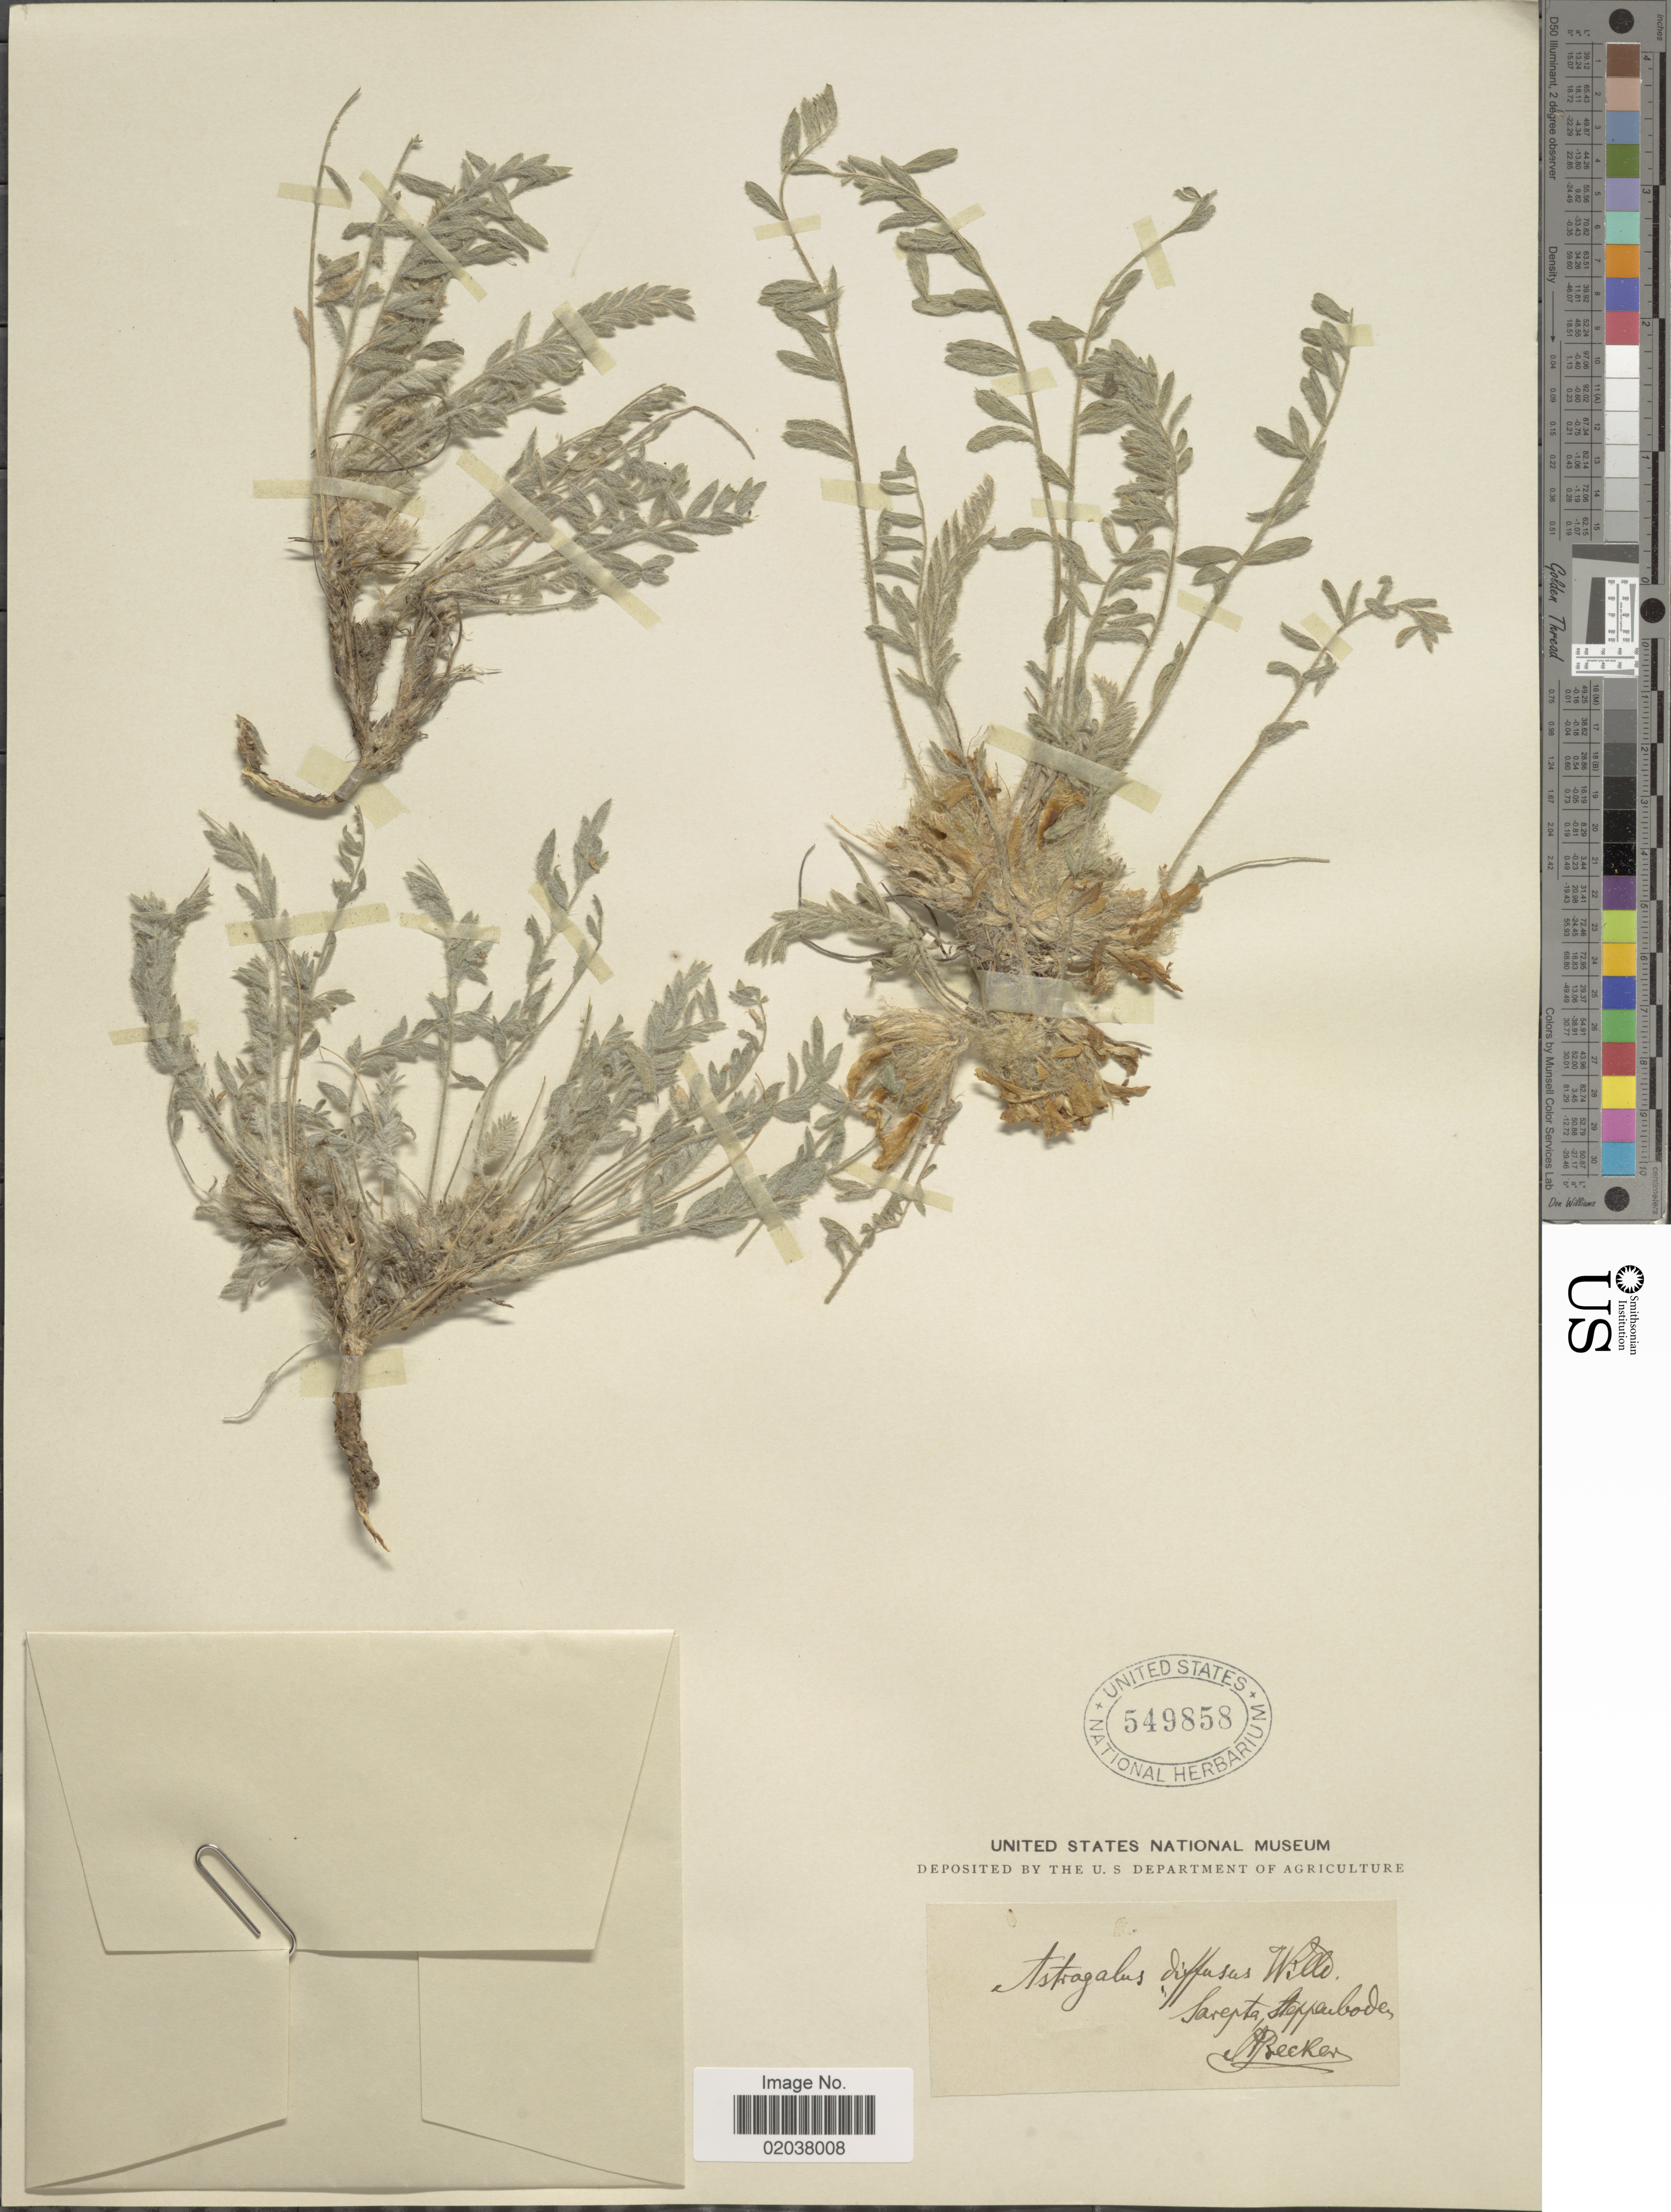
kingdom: Plantae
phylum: Tracheophyta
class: Magnoliopsida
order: Fabales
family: Fabaceae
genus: Astragalus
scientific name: Astragalus dolichophyllus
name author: Pall.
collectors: A. Becker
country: Russian Federation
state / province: Volgograd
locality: Sarepta Steppenboden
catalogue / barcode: US 549858